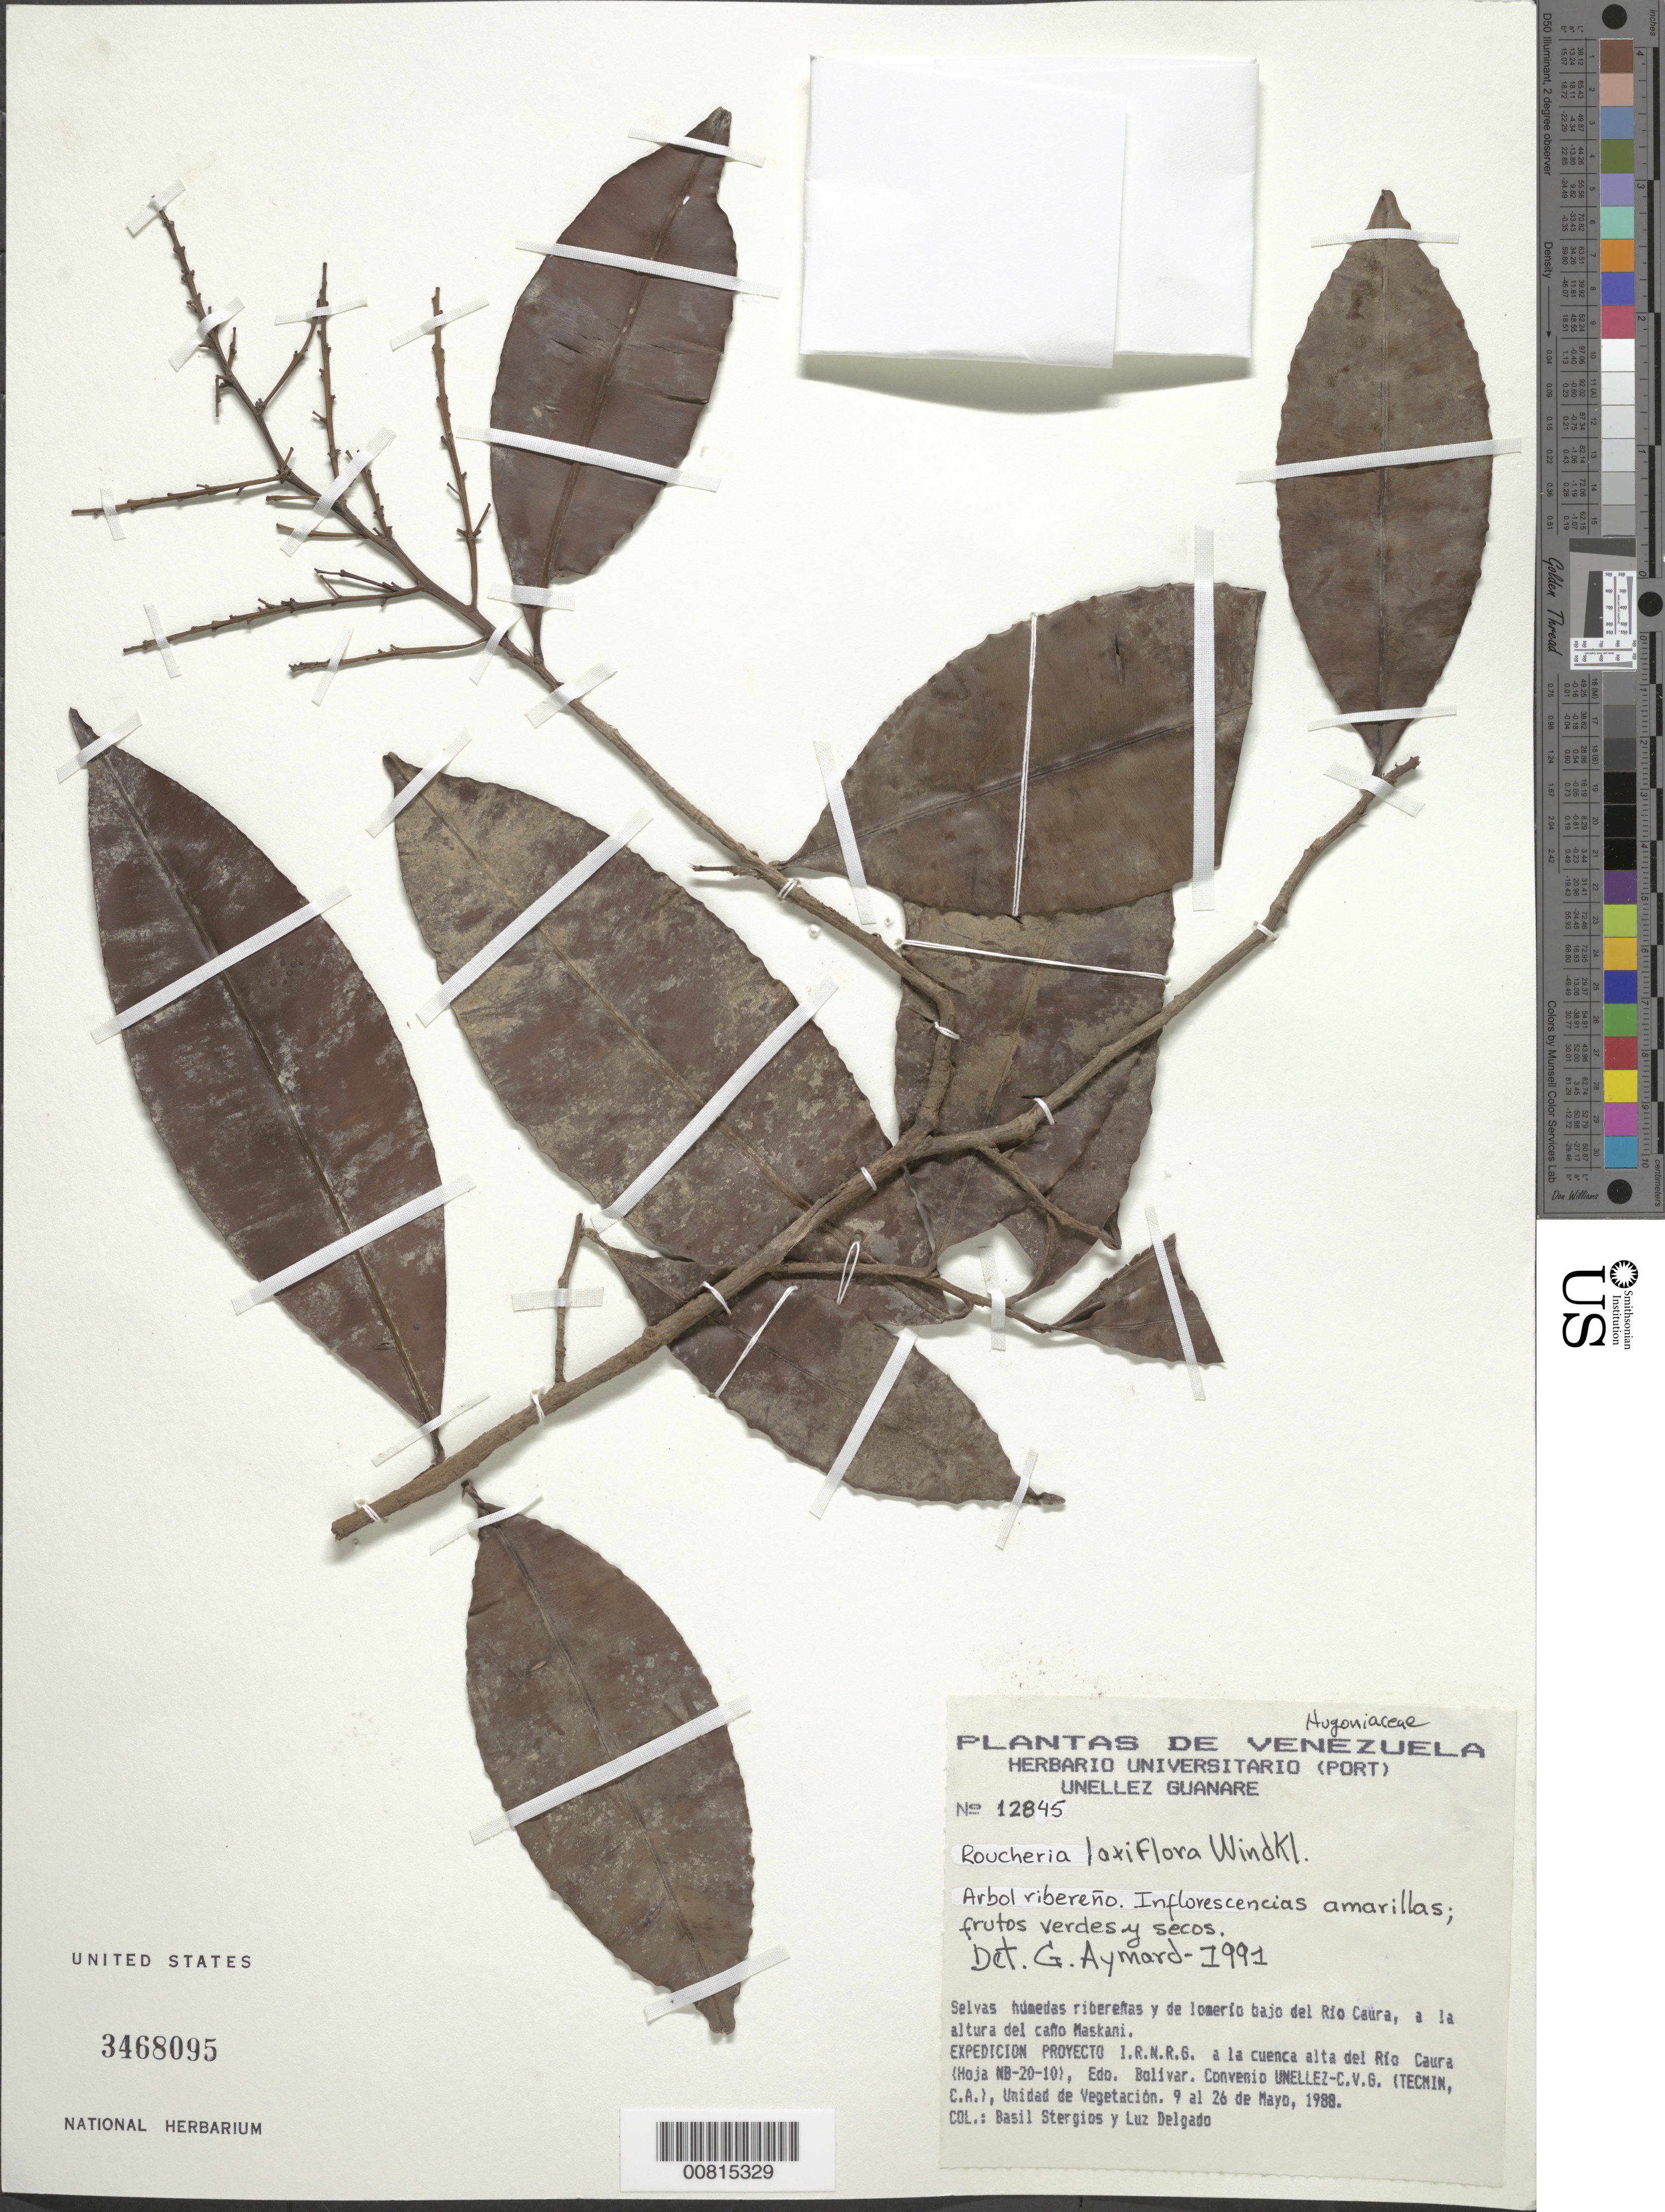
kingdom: Plantae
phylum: Tracheophyta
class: Magnoliopsida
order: Malpighiales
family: Linaceae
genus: Roucheria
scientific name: Roucheria laxiflora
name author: H. Winkl.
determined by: Aymard C., G. A., (PORT), Univ. Nac. Exp. de los Llanos Ezequiel Zamora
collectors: B. G. Stergios & L. Delgado V.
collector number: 12845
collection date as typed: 9-May-88 to 26-May-88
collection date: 1988-05-09/1988-05-26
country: Venezuela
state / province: Bolívar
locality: Río Caura, Caño Maskani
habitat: Selvas húmedas riberenas y de lomerio bajo del río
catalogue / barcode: US 3468095